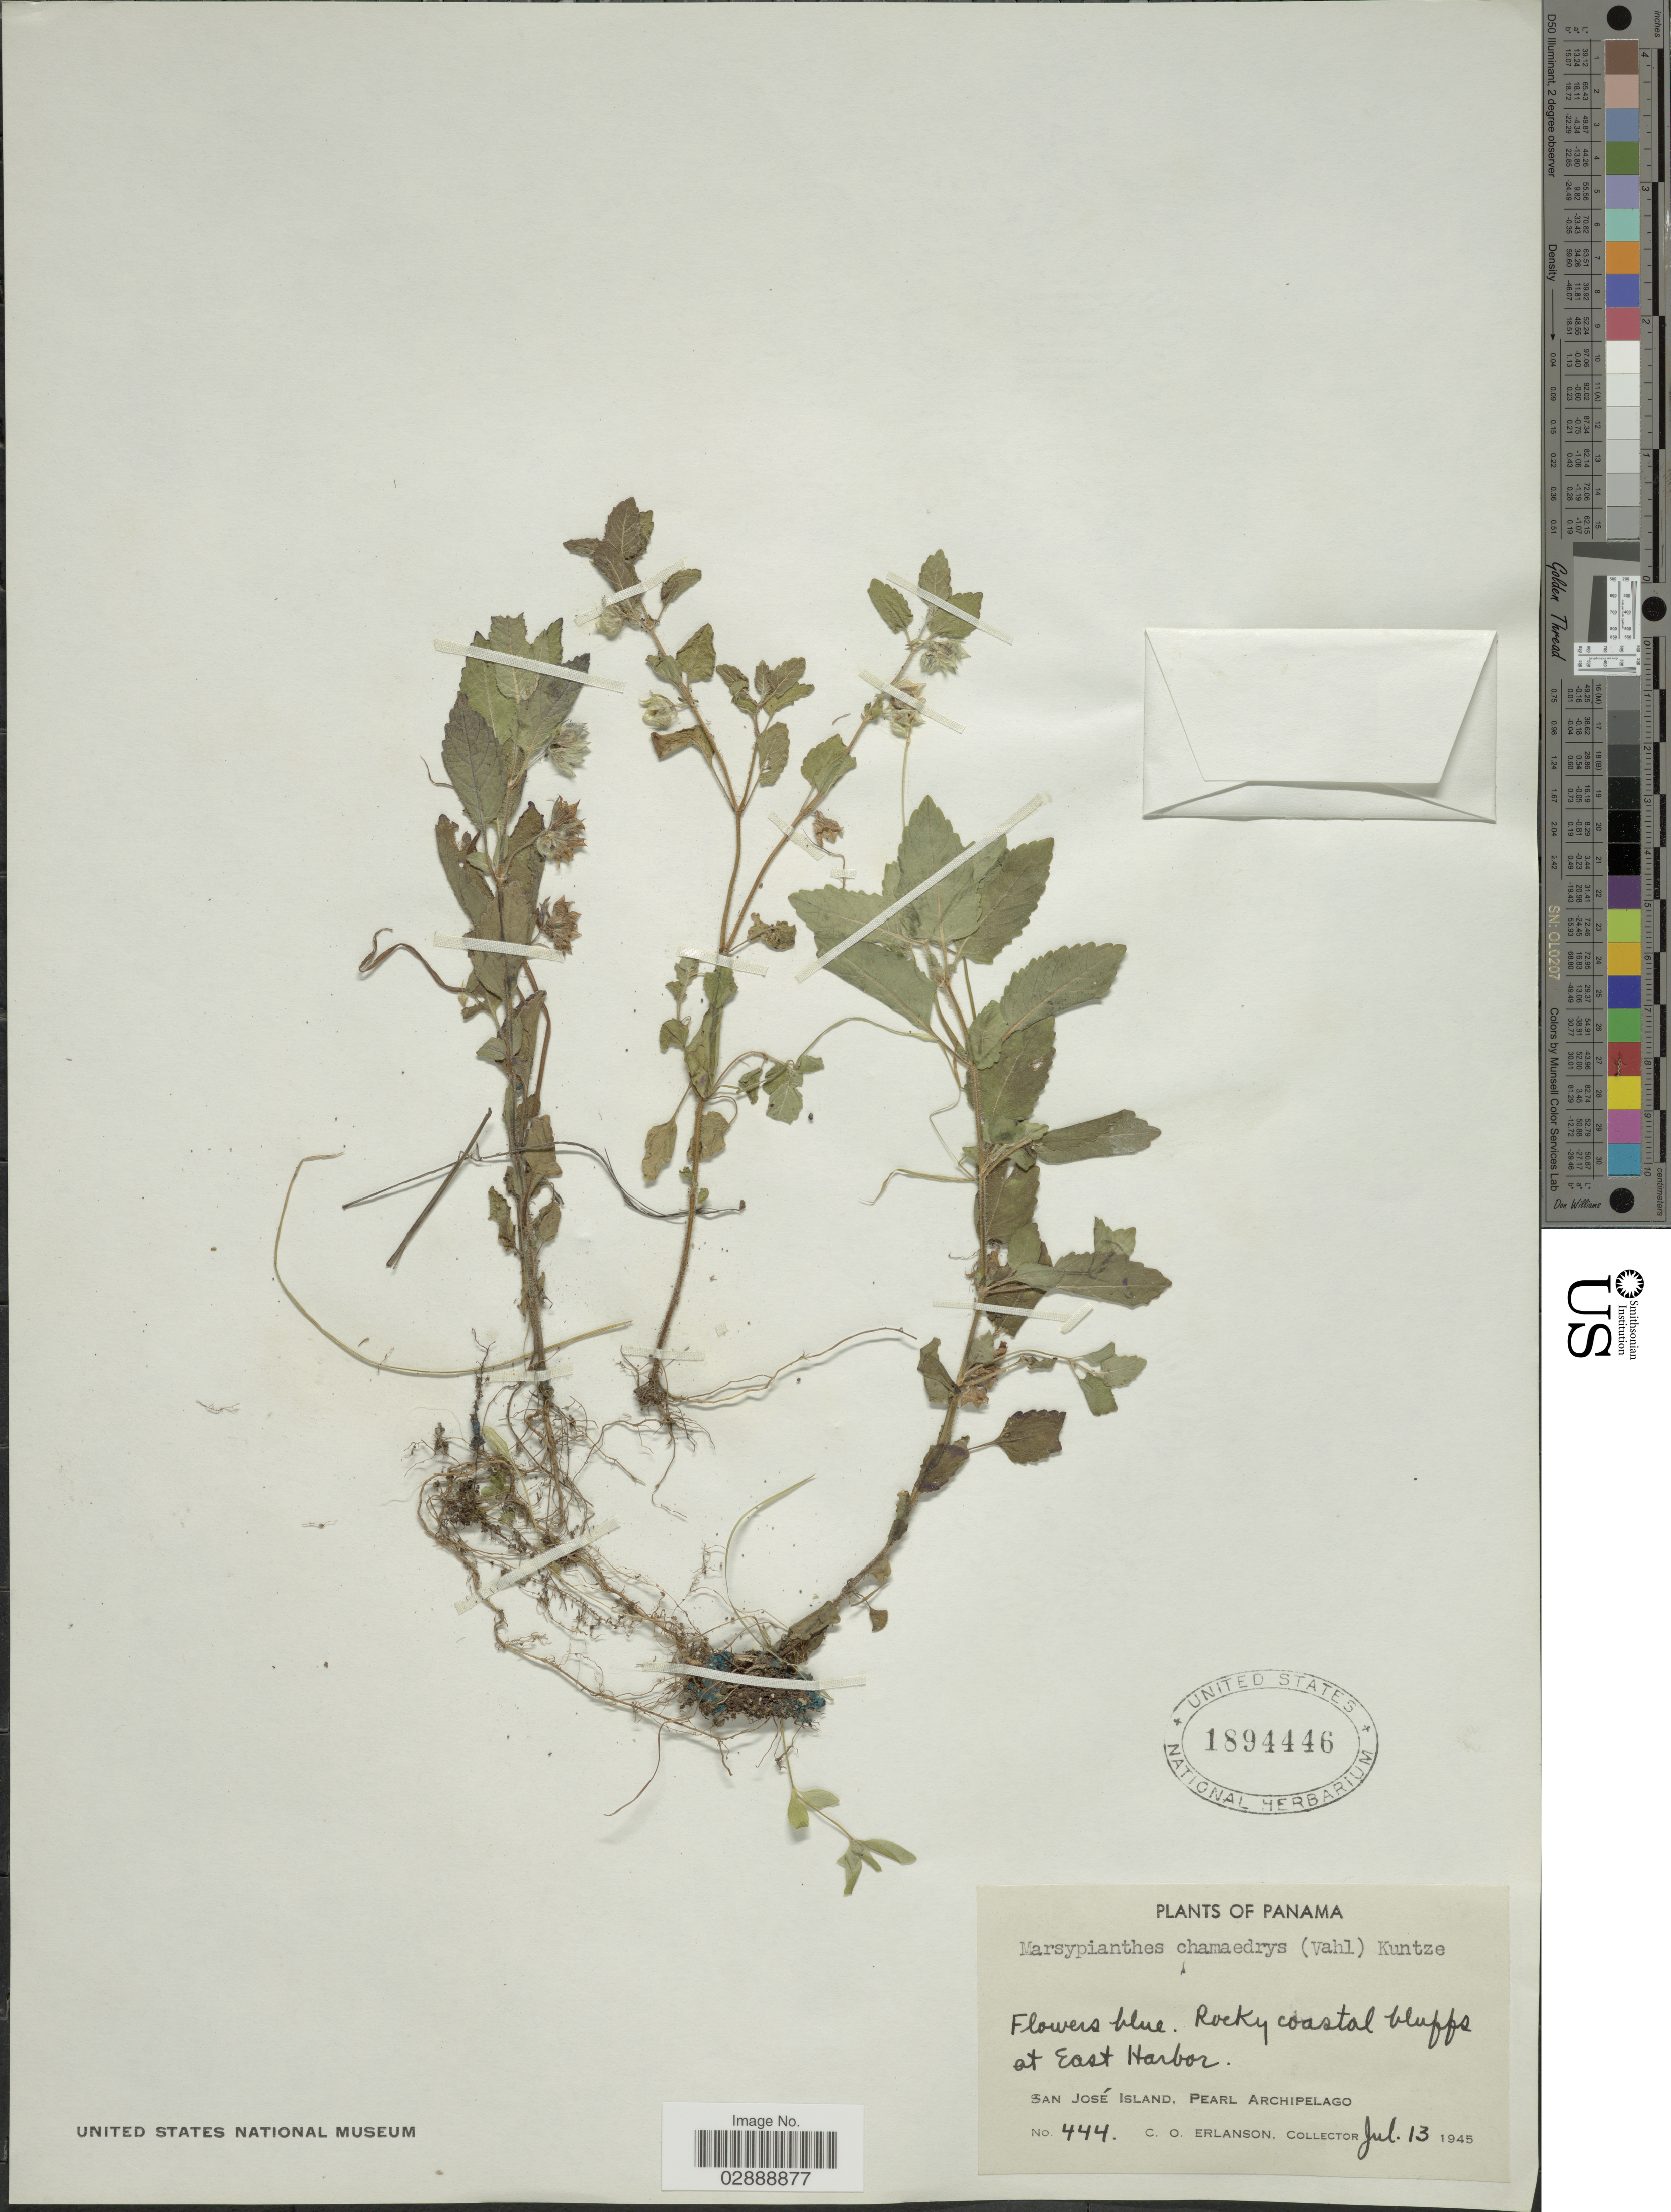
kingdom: Plantae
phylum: Tracheophyta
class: Magnoliopsida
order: Lamiales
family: Lamiaceae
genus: Marsypianthes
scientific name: Marsypianthes chamaedrys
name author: (Vahl) Kuntze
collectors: C. O. Erlanson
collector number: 444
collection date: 1945-07-13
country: Panama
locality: San José Island, Pearl Archipelago.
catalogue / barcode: US 1894446